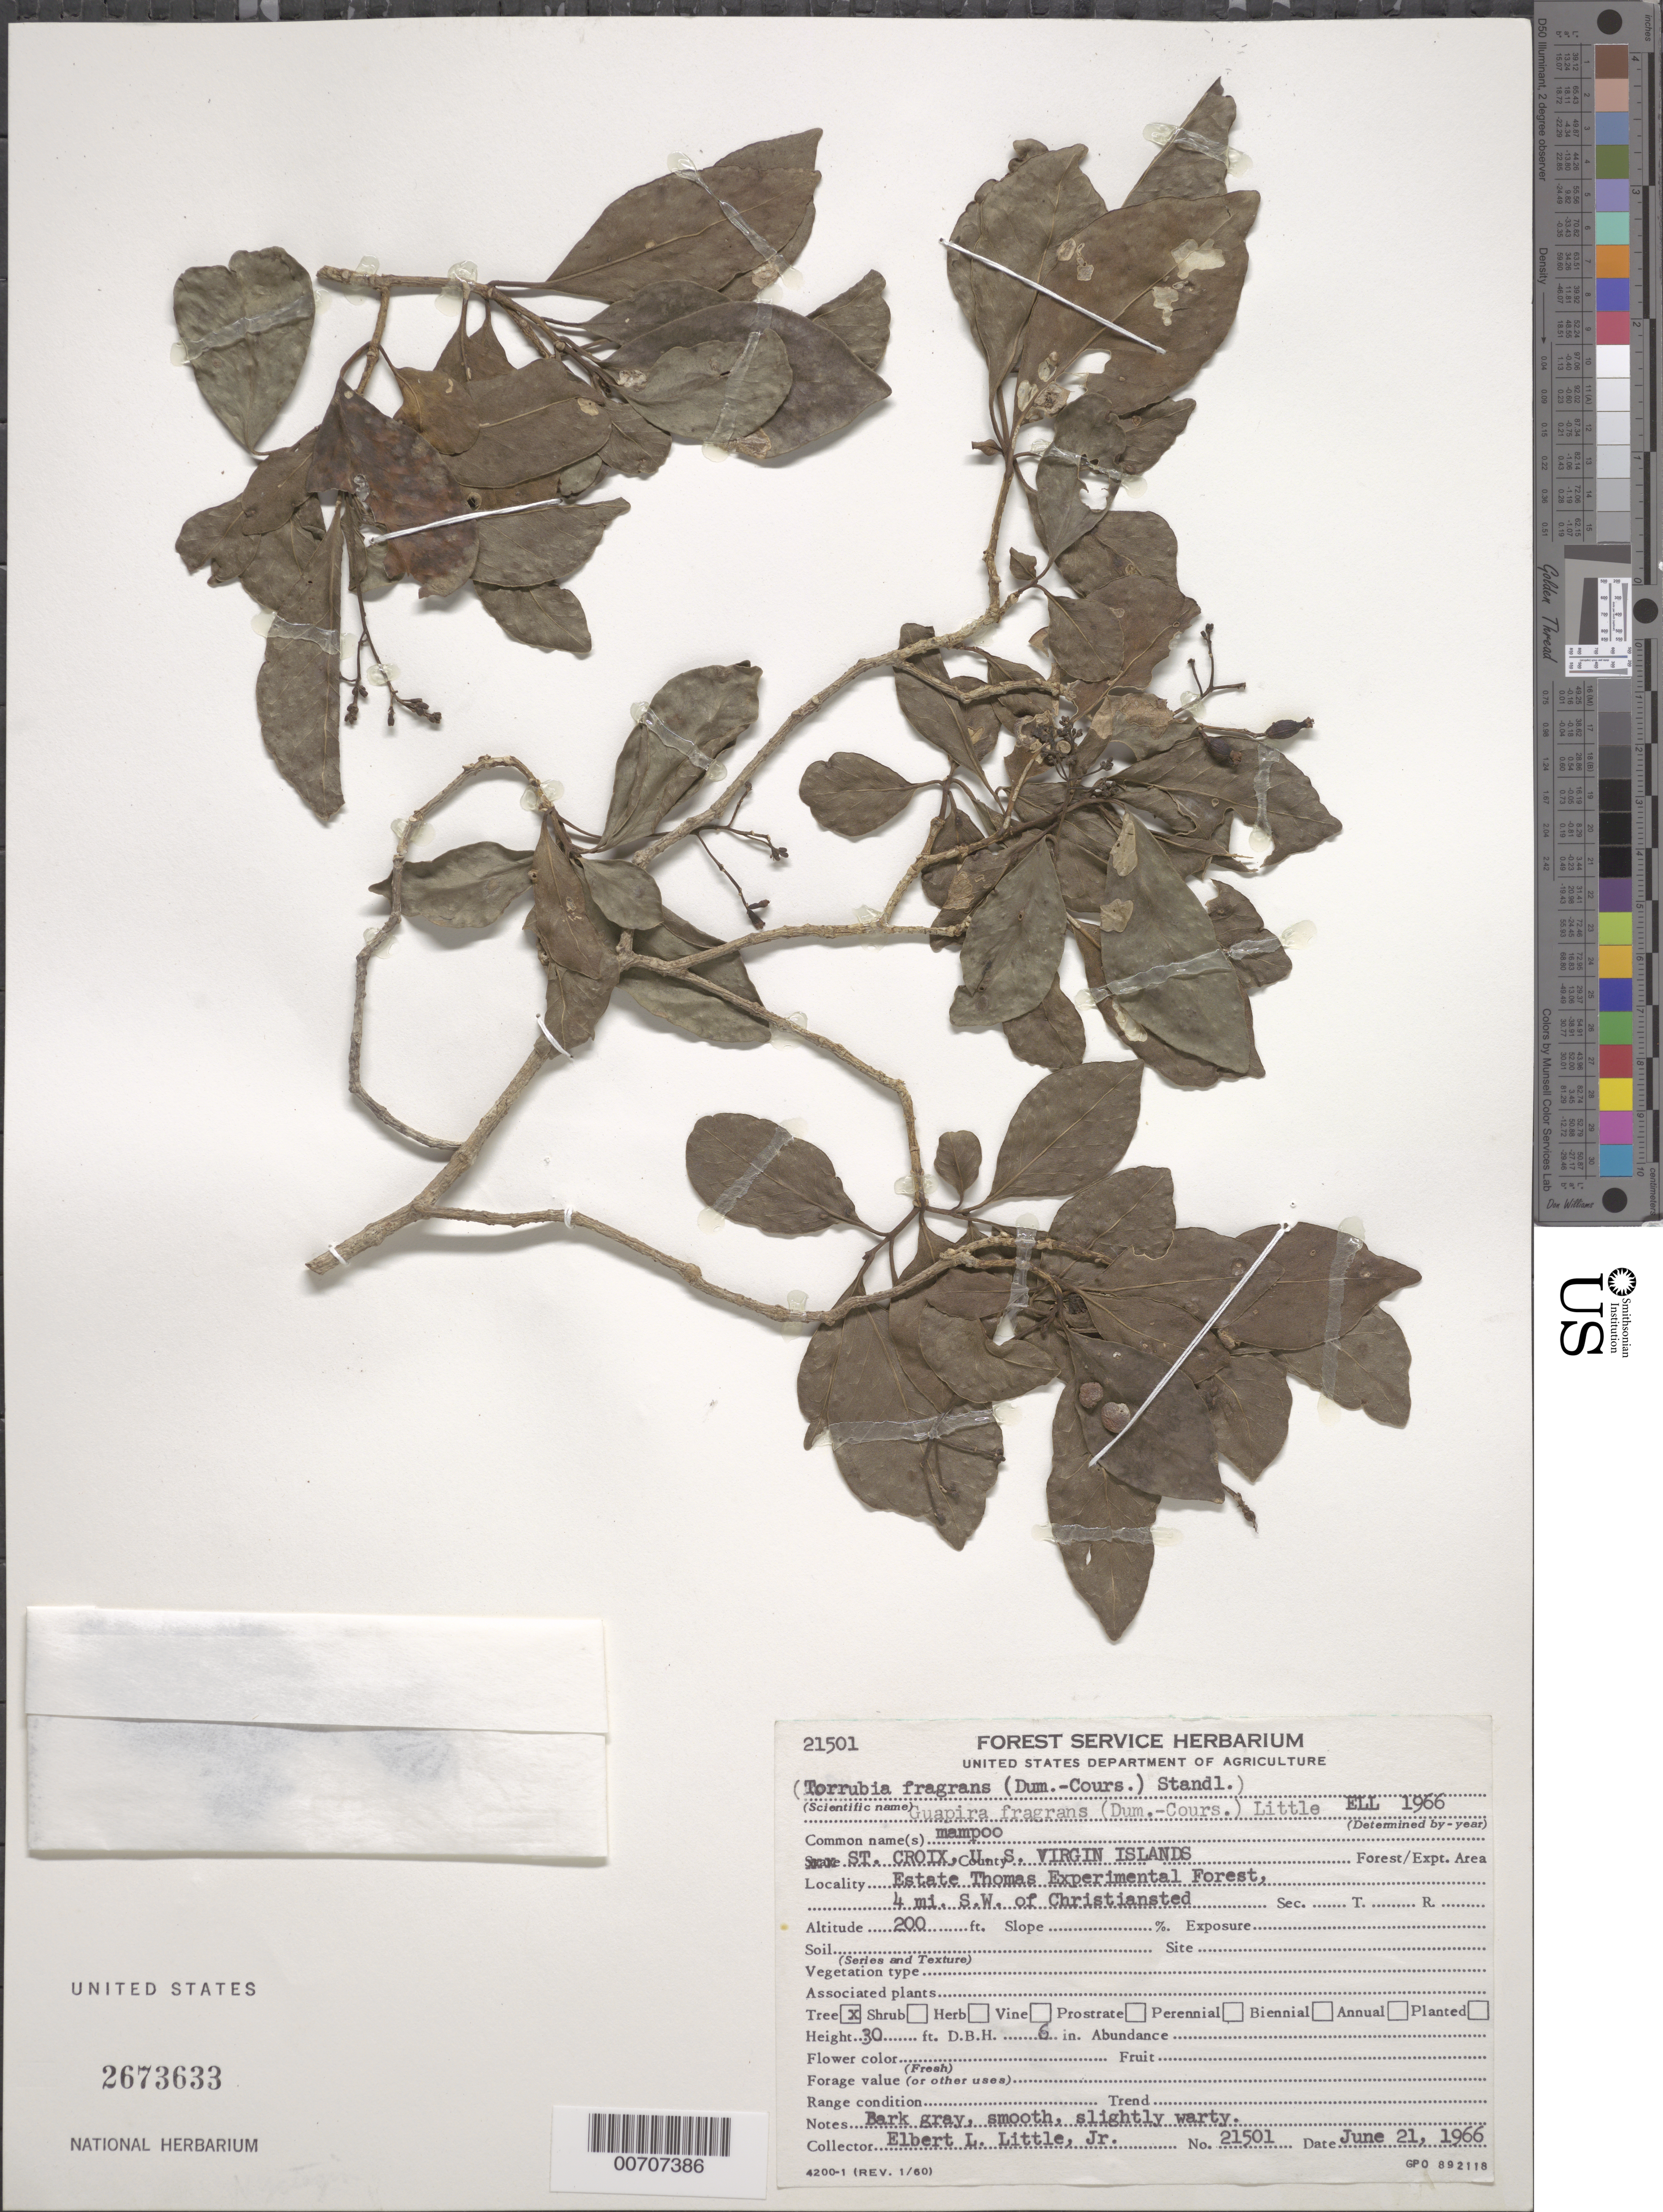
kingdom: Plantae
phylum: Tracheophyta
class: Magnoliopsida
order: Caryophyllales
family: Nyctaginaceae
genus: Guapira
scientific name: Guapira fragrans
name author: (Dum. Cours.) Little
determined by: Little, Elbert L., Jr., (FSSR), United States Department of Agriculture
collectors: E. L. Little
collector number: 21501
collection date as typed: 21 Jun 1966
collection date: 1966-06-21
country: U.S. Virgin Islands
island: St. Croix Island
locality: Estate Thomas Exp. Forest, 4 mi SW of Christiansted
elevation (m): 61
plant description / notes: Common name: mampoo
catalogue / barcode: US 2673633